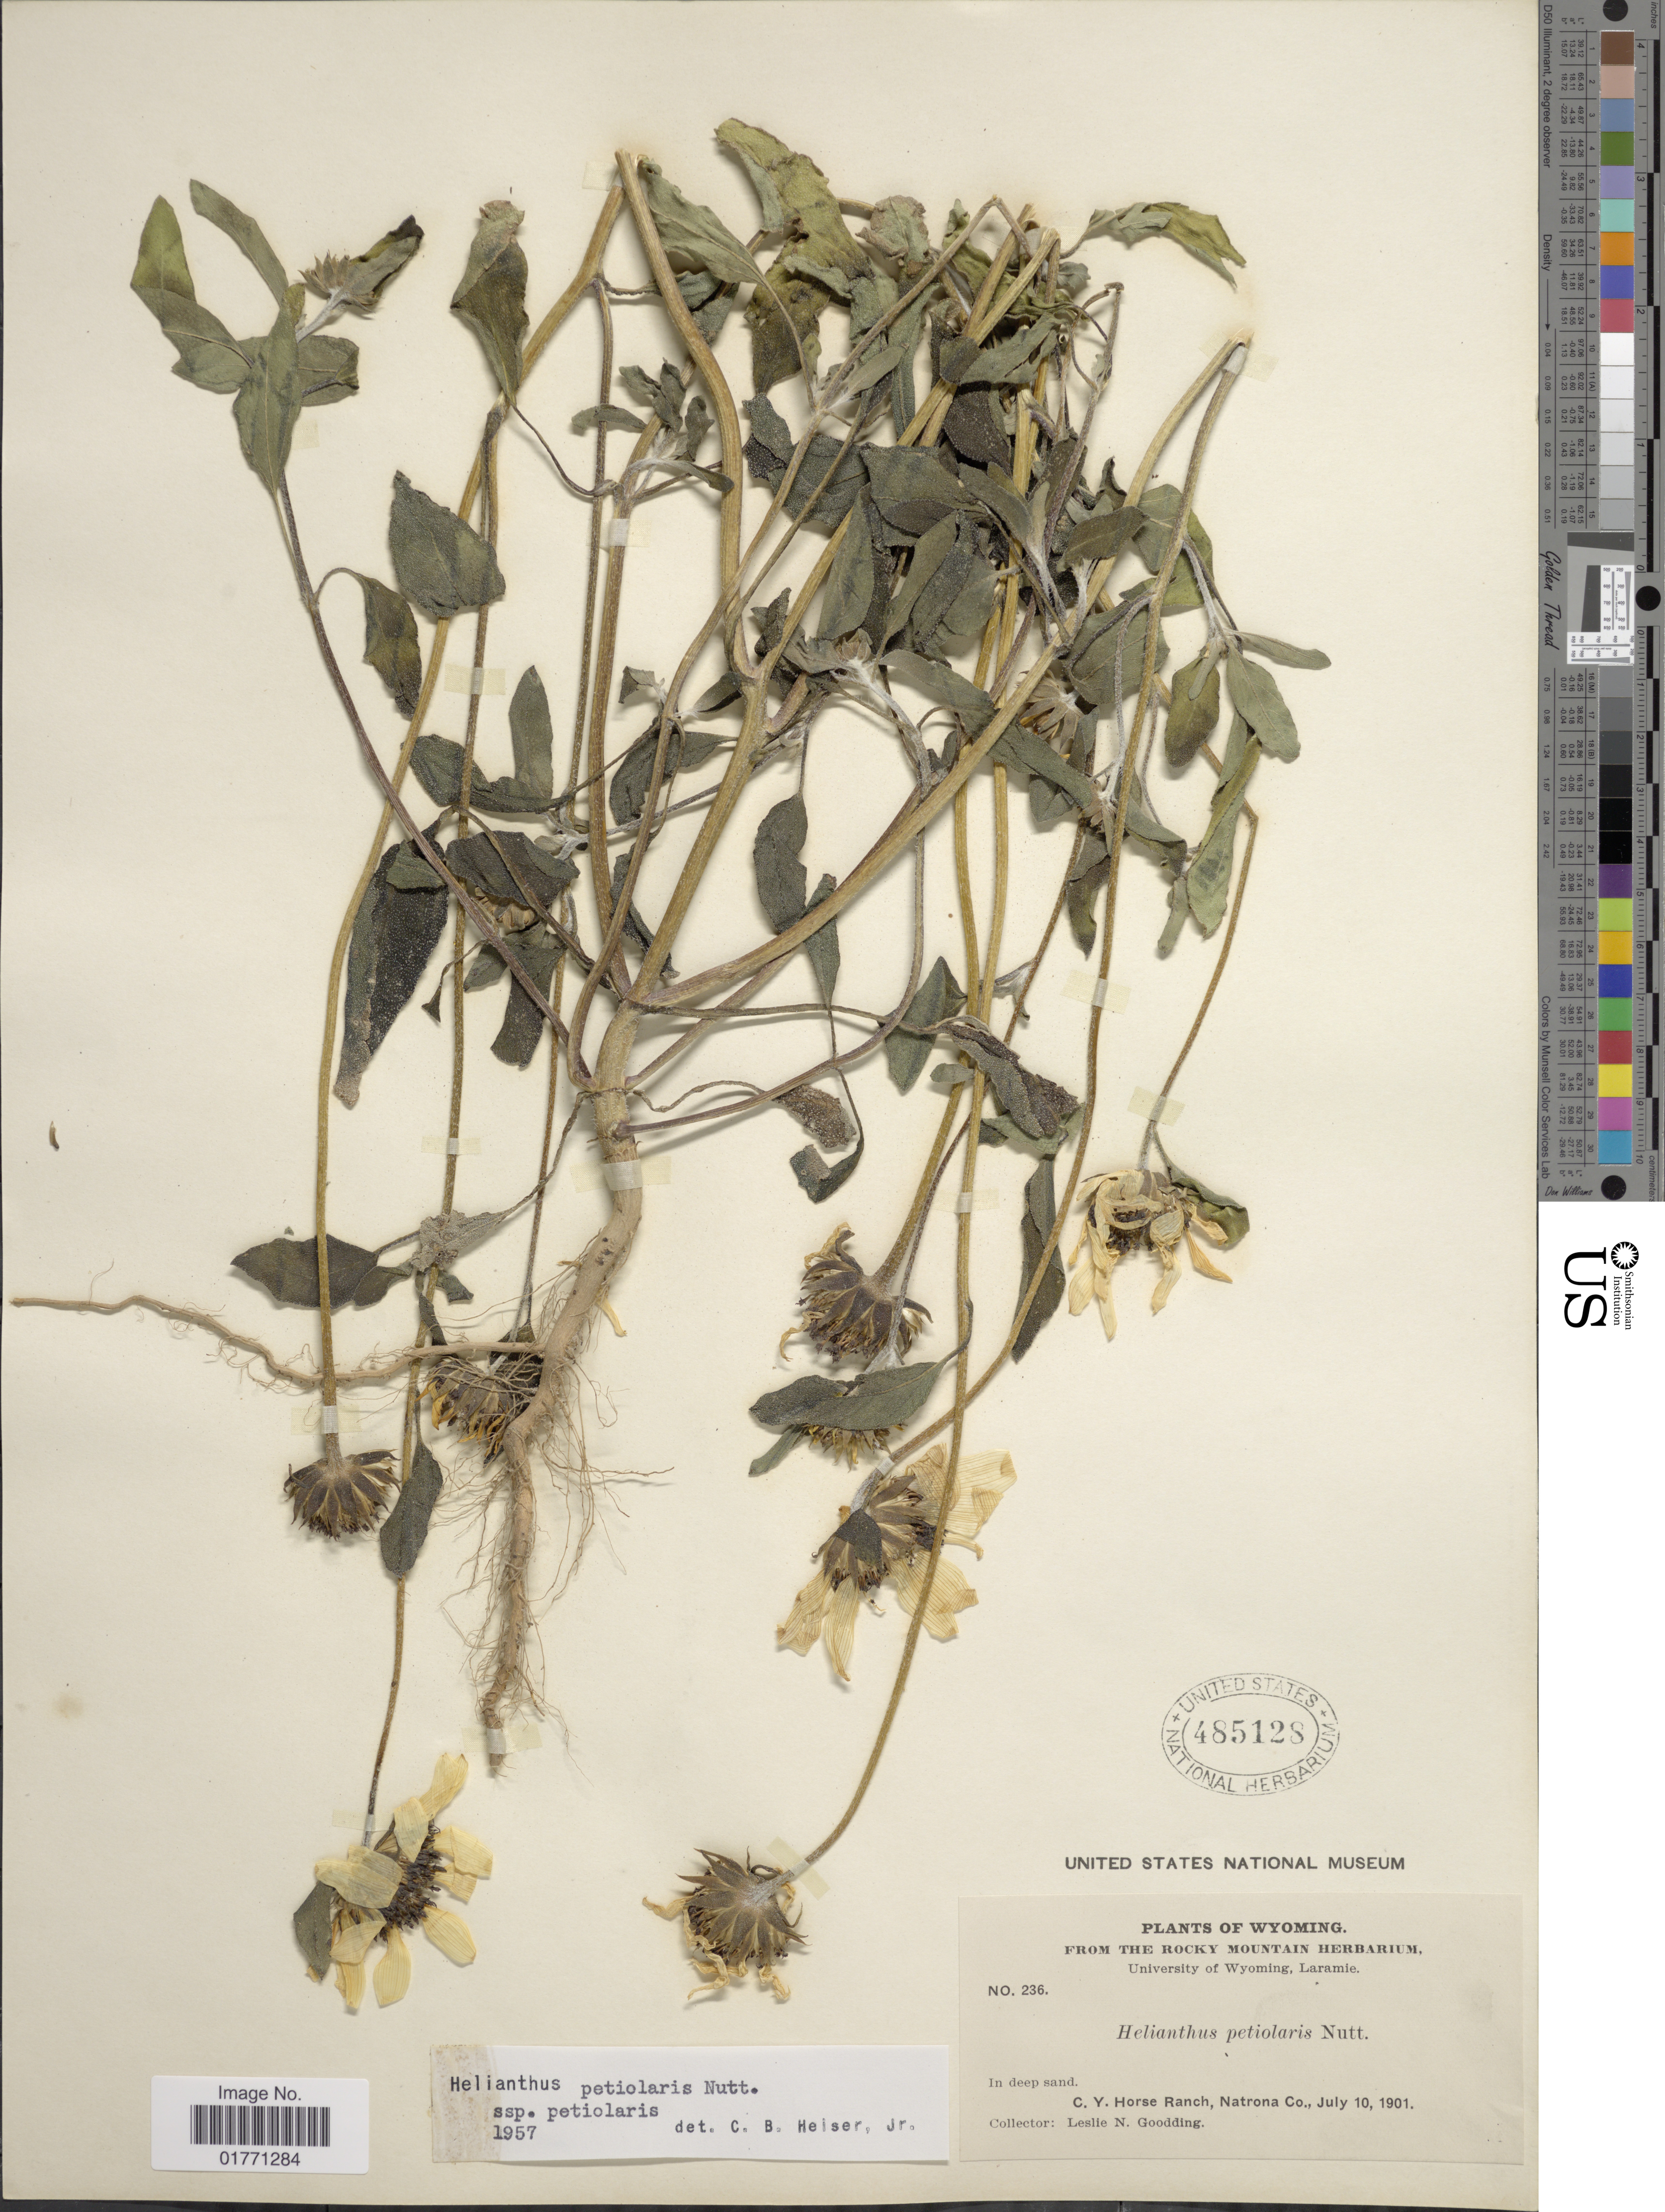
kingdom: Plantae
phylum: Tracheophyta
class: Magnoliopsida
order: Asterales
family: Asteraceae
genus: Helianthus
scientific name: Helianthus petiolaris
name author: Nutt.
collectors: L. N. Goodding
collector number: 236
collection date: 1901-07-10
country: United States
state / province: Wyoming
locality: In deep sand, C.Y. Horse Ranch, Natrona Co.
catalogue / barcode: US 485128